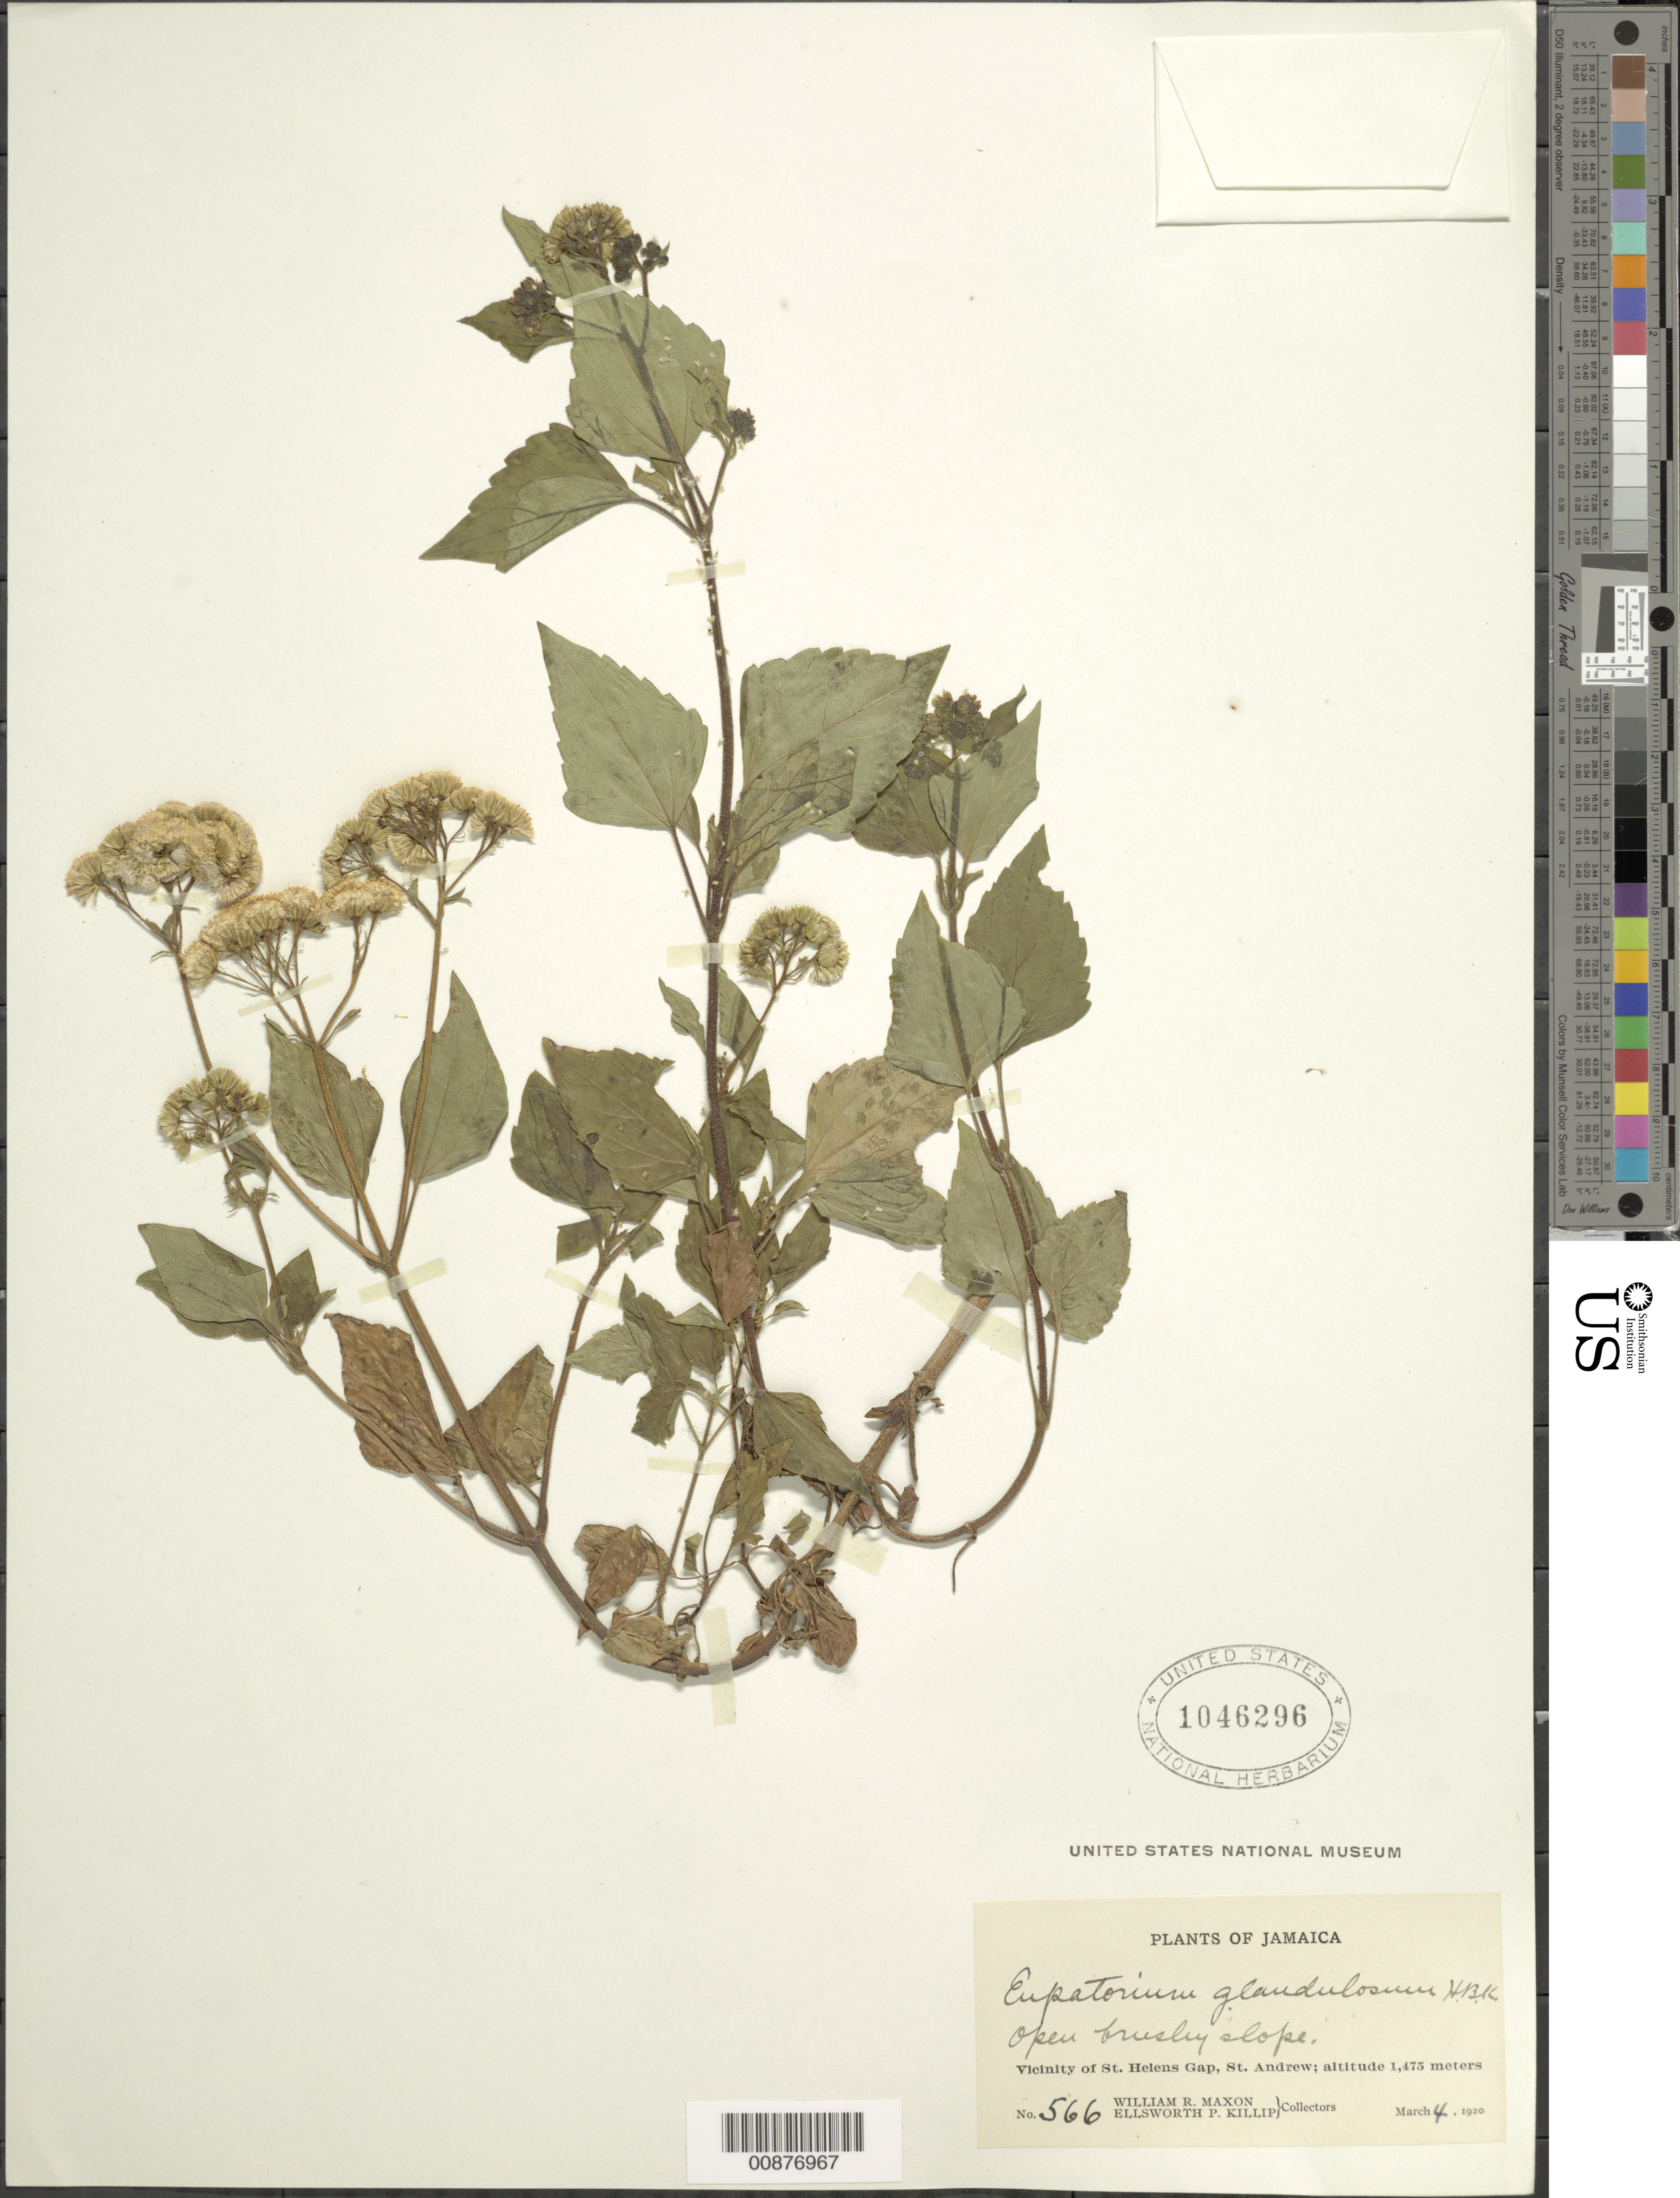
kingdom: Plantae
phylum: Tracheophyta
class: Magnoliopsida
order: Asterales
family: Asteraceae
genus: Ageratina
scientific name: Ageratina adenophora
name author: (Spreng.) R.M. King & H. Rob.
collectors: W. R. Maxon & E. P. Killip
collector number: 566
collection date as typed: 04 Mar 1920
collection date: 1920-03-04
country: Jamaica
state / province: Saint Andrew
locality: Vicinity of Helens Gap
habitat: Open brushy slope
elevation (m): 1475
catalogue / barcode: US 1046296